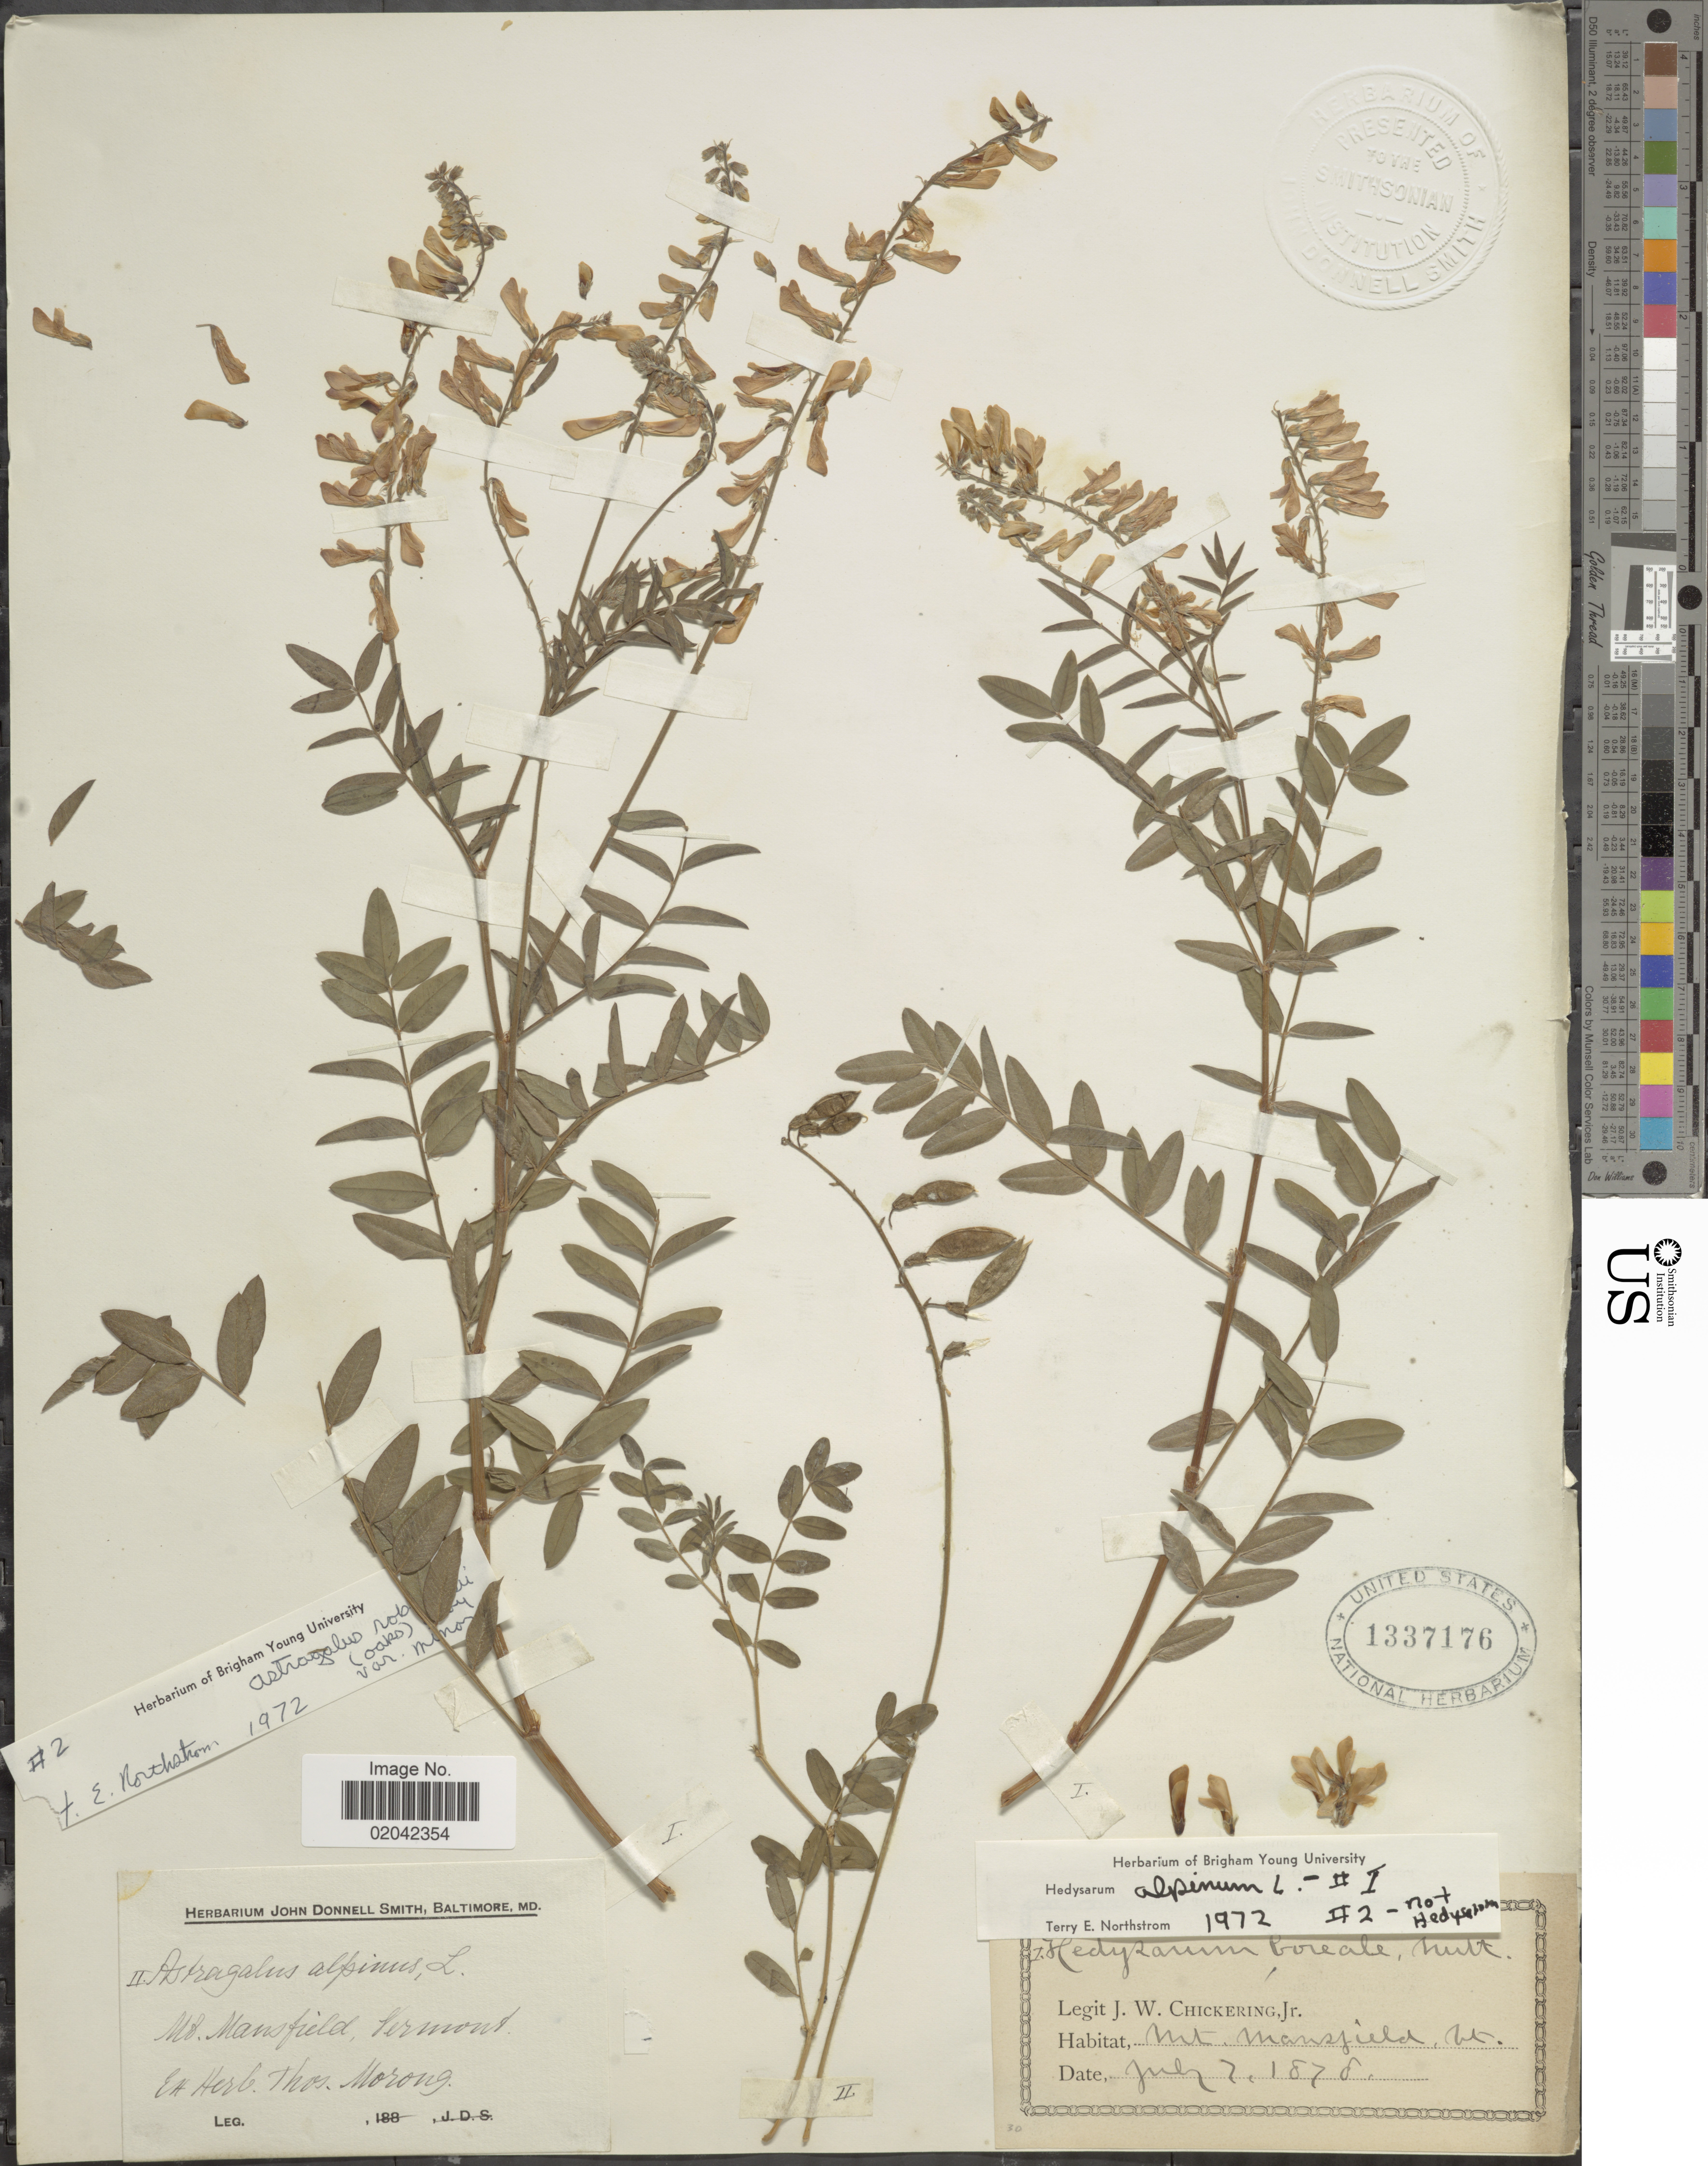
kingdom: Plantae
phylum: Tracheophyta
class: Magnoliopsida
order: Fabales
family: Fabaceae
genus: Hedysarum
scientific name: Hedysarum alpinum var. americanum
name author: Michx. ex Pursh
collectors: J. W. Chickering Jr.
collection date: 1878-07-07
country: United States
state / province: Vermont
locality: Mt. Mansfield, Vt.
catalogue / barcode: US 1337176